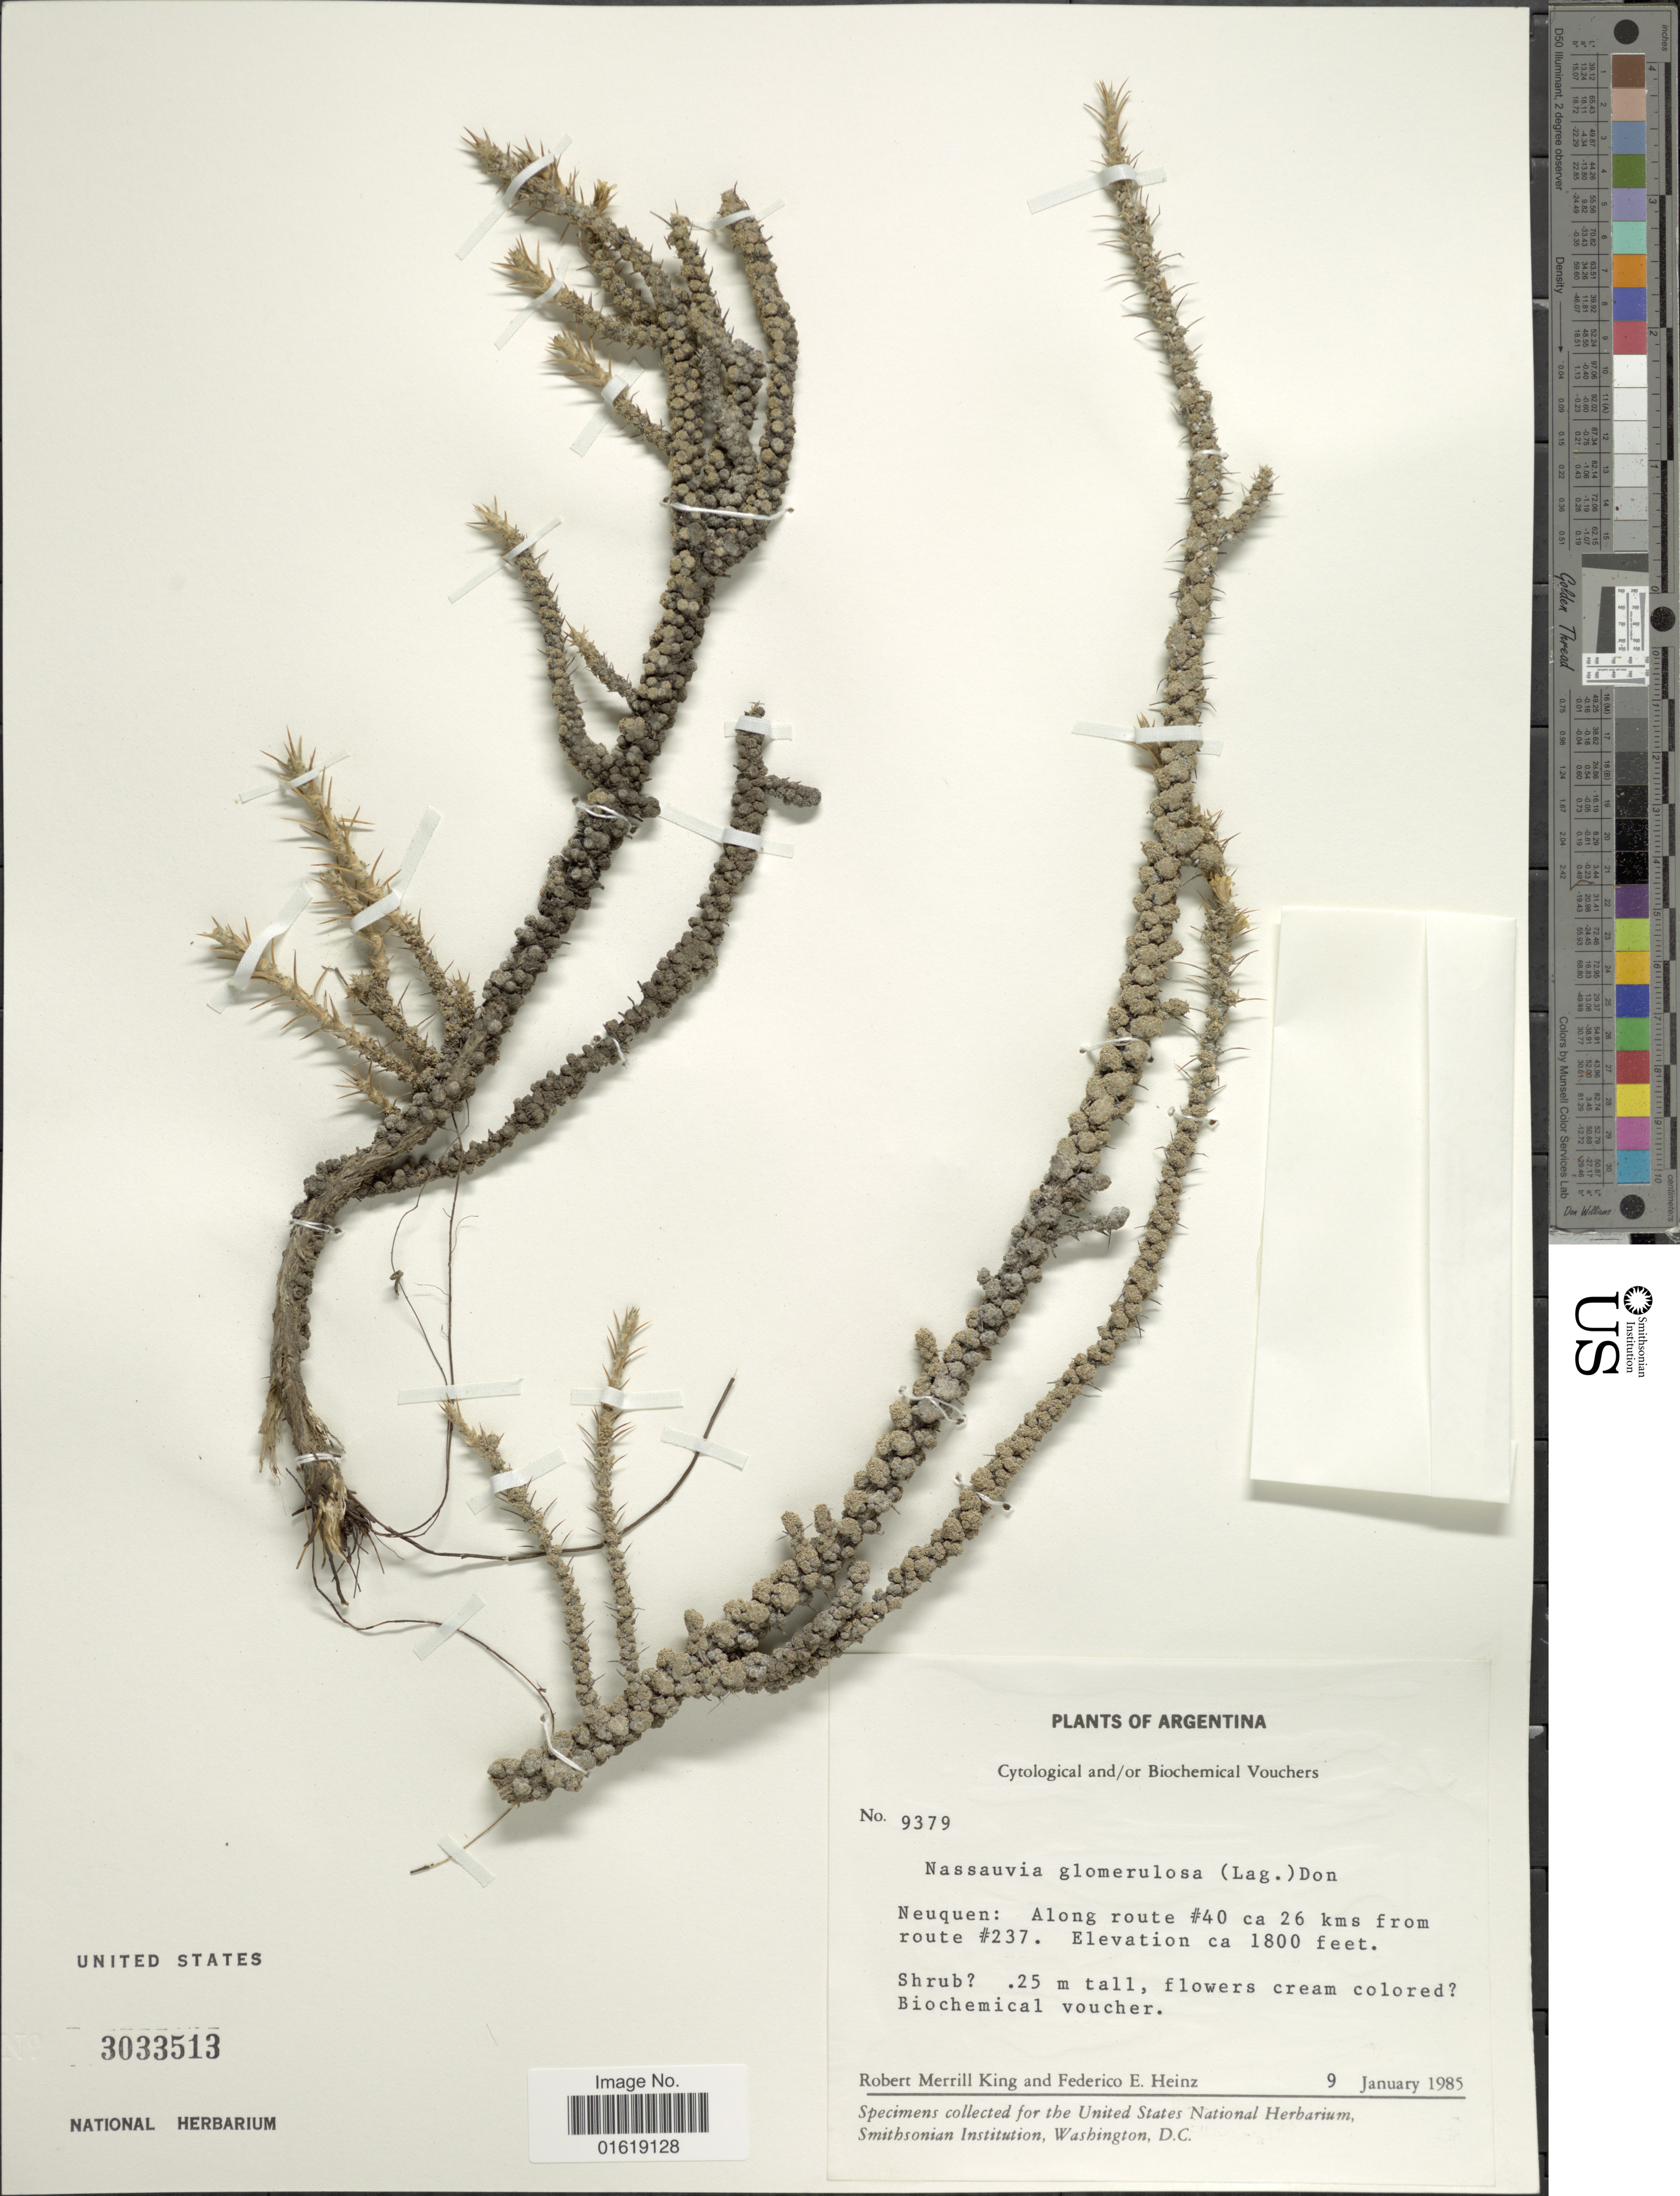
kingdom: Plantae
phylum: Tracheophyta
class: Magnoliopsida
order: Asterales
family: Asteraceae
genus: Nassauvia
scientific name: Nassauvia glomerulosa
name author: (Lag. ex Lindl.) D. Don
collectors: R. M. King & F. Heinz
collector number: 9379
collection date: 1985-01-09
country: Argentina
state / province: Neuquen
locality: Neuquen: Along route #40 ca 26 kms from route #237.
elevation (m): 549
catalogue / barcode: US 3033513